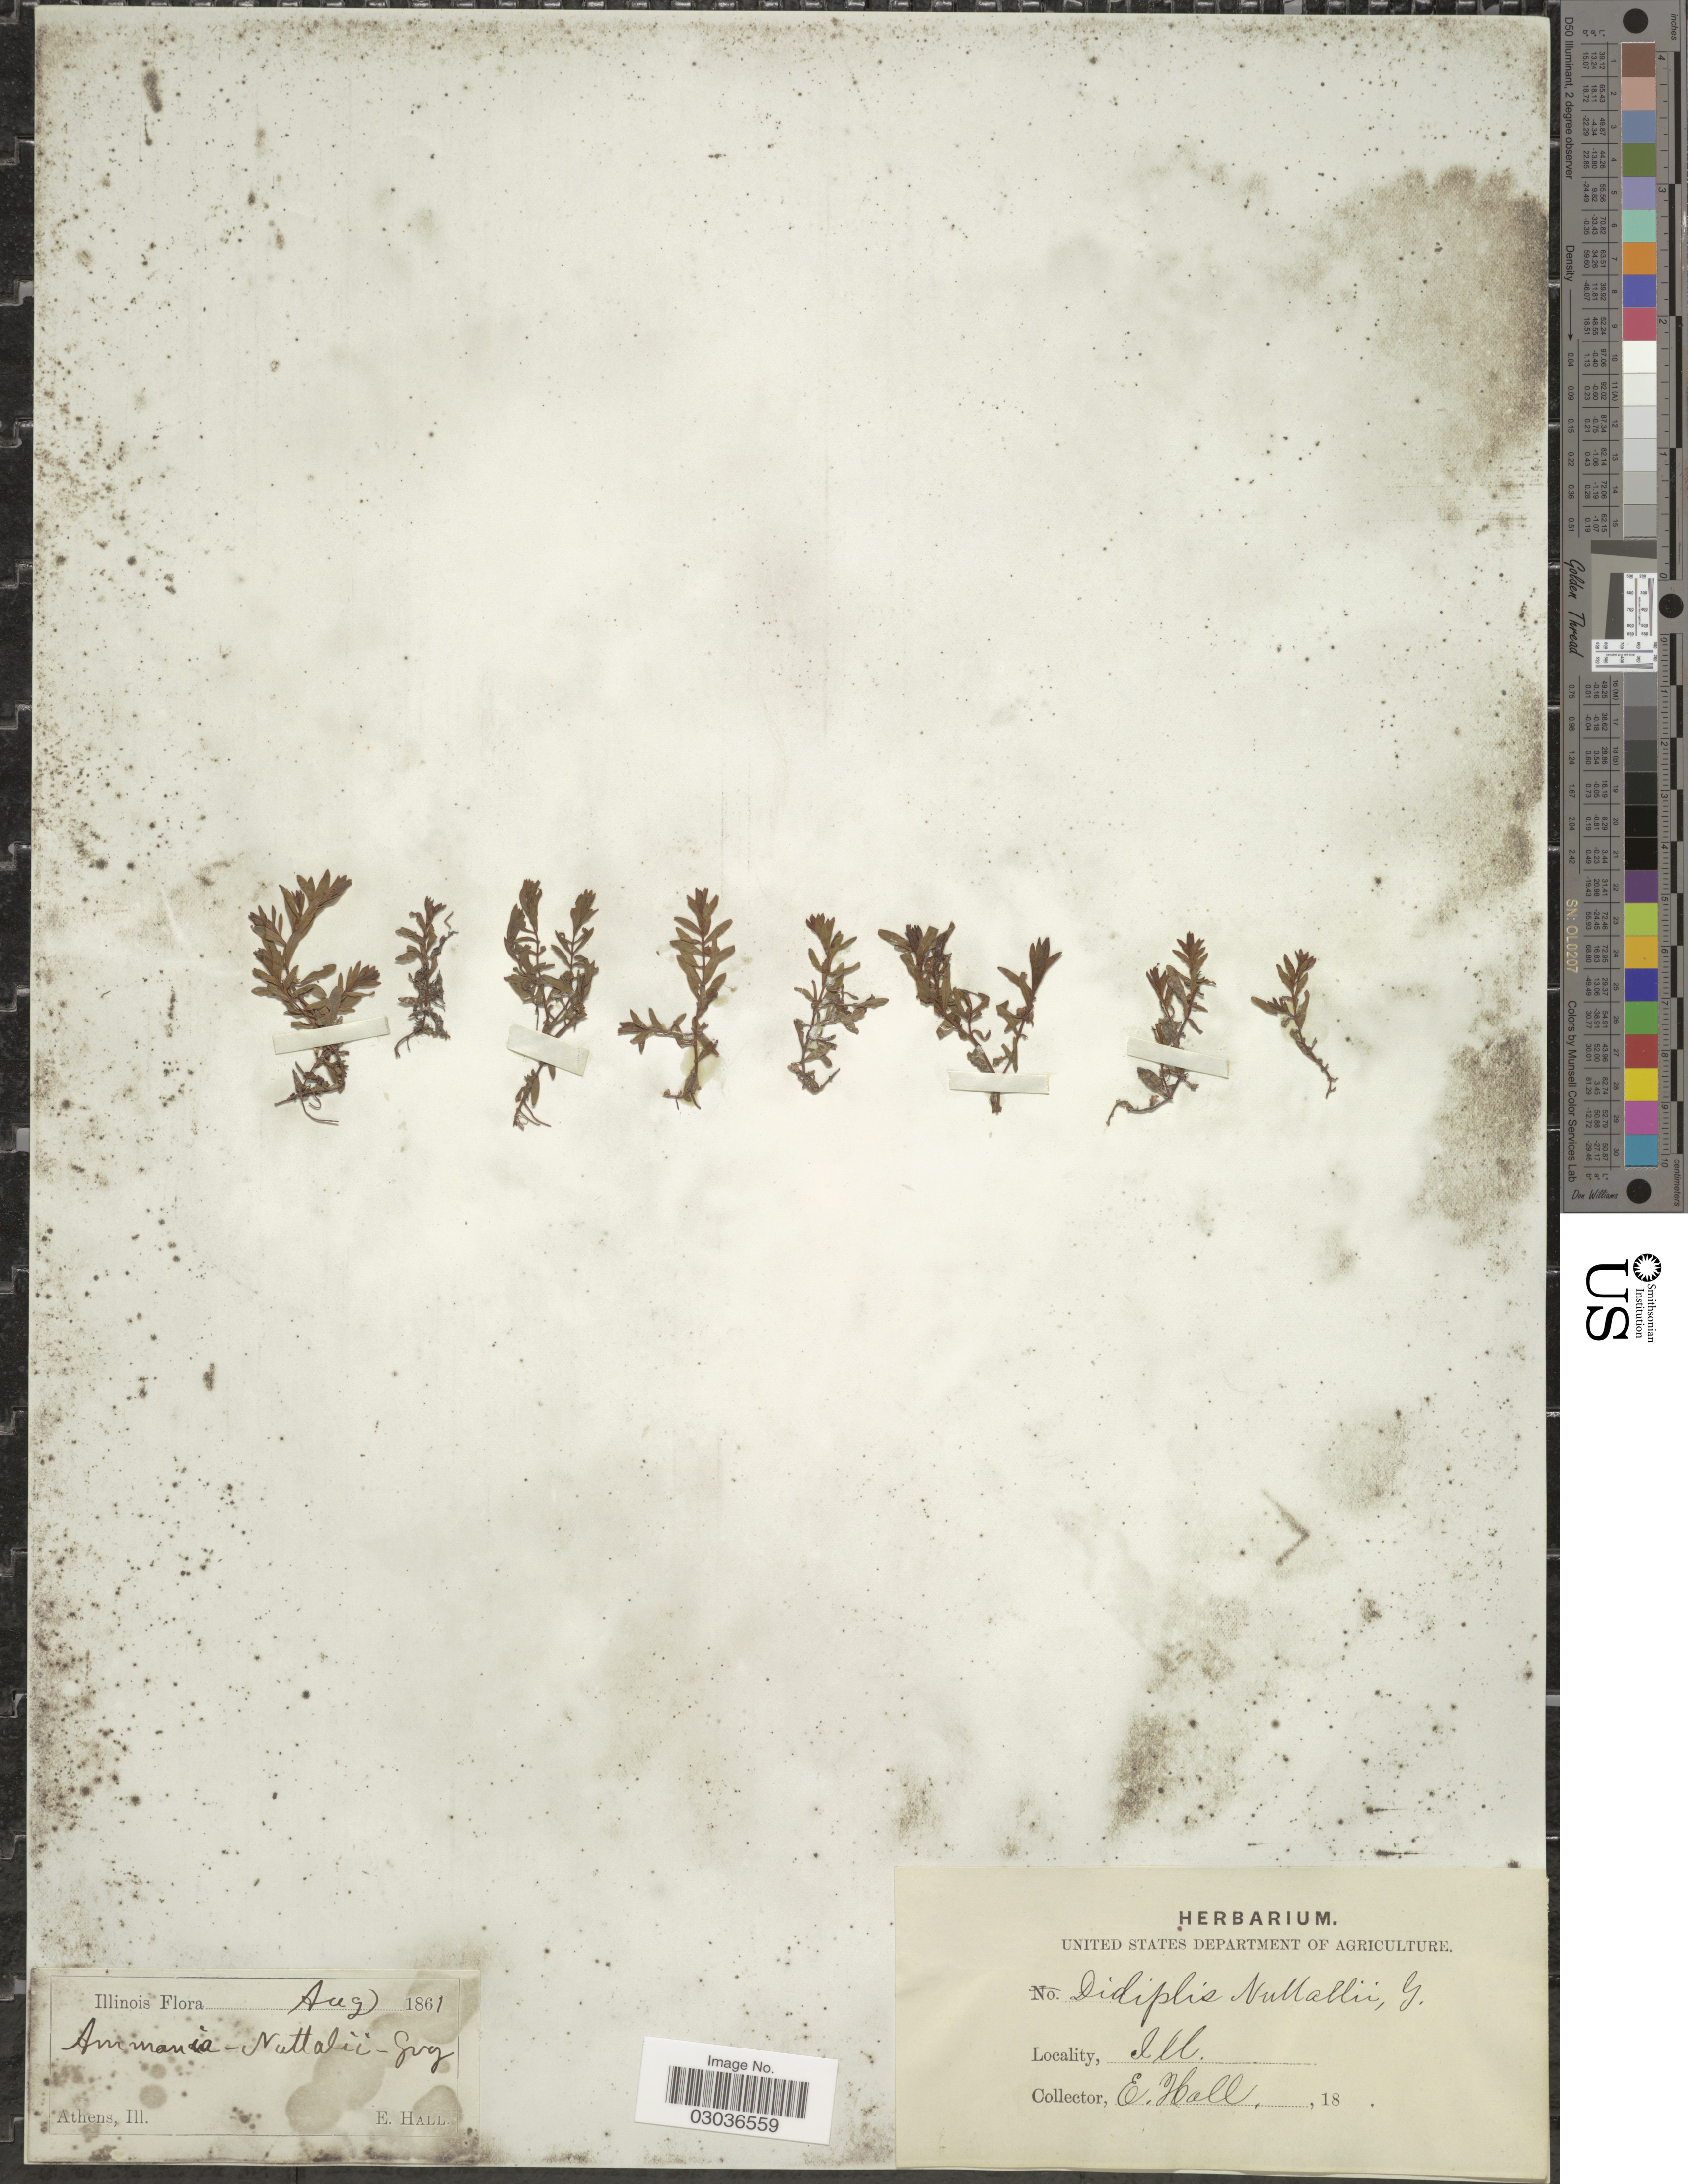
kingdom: Plantae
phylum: Tracheophyta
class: Magnoliopsida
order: Myrtales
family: Lythraceae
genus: Didiplis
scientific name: Didiplis diandra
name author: (Nutt. ex DC.) Alph. Wood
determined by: Strong, Mark T., (BOT), Smithsonian Institution - National Museum of Natural History (UNITED STATES)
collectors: E. Hall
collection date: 1861-08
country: United States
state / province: Illinois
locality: Athens.